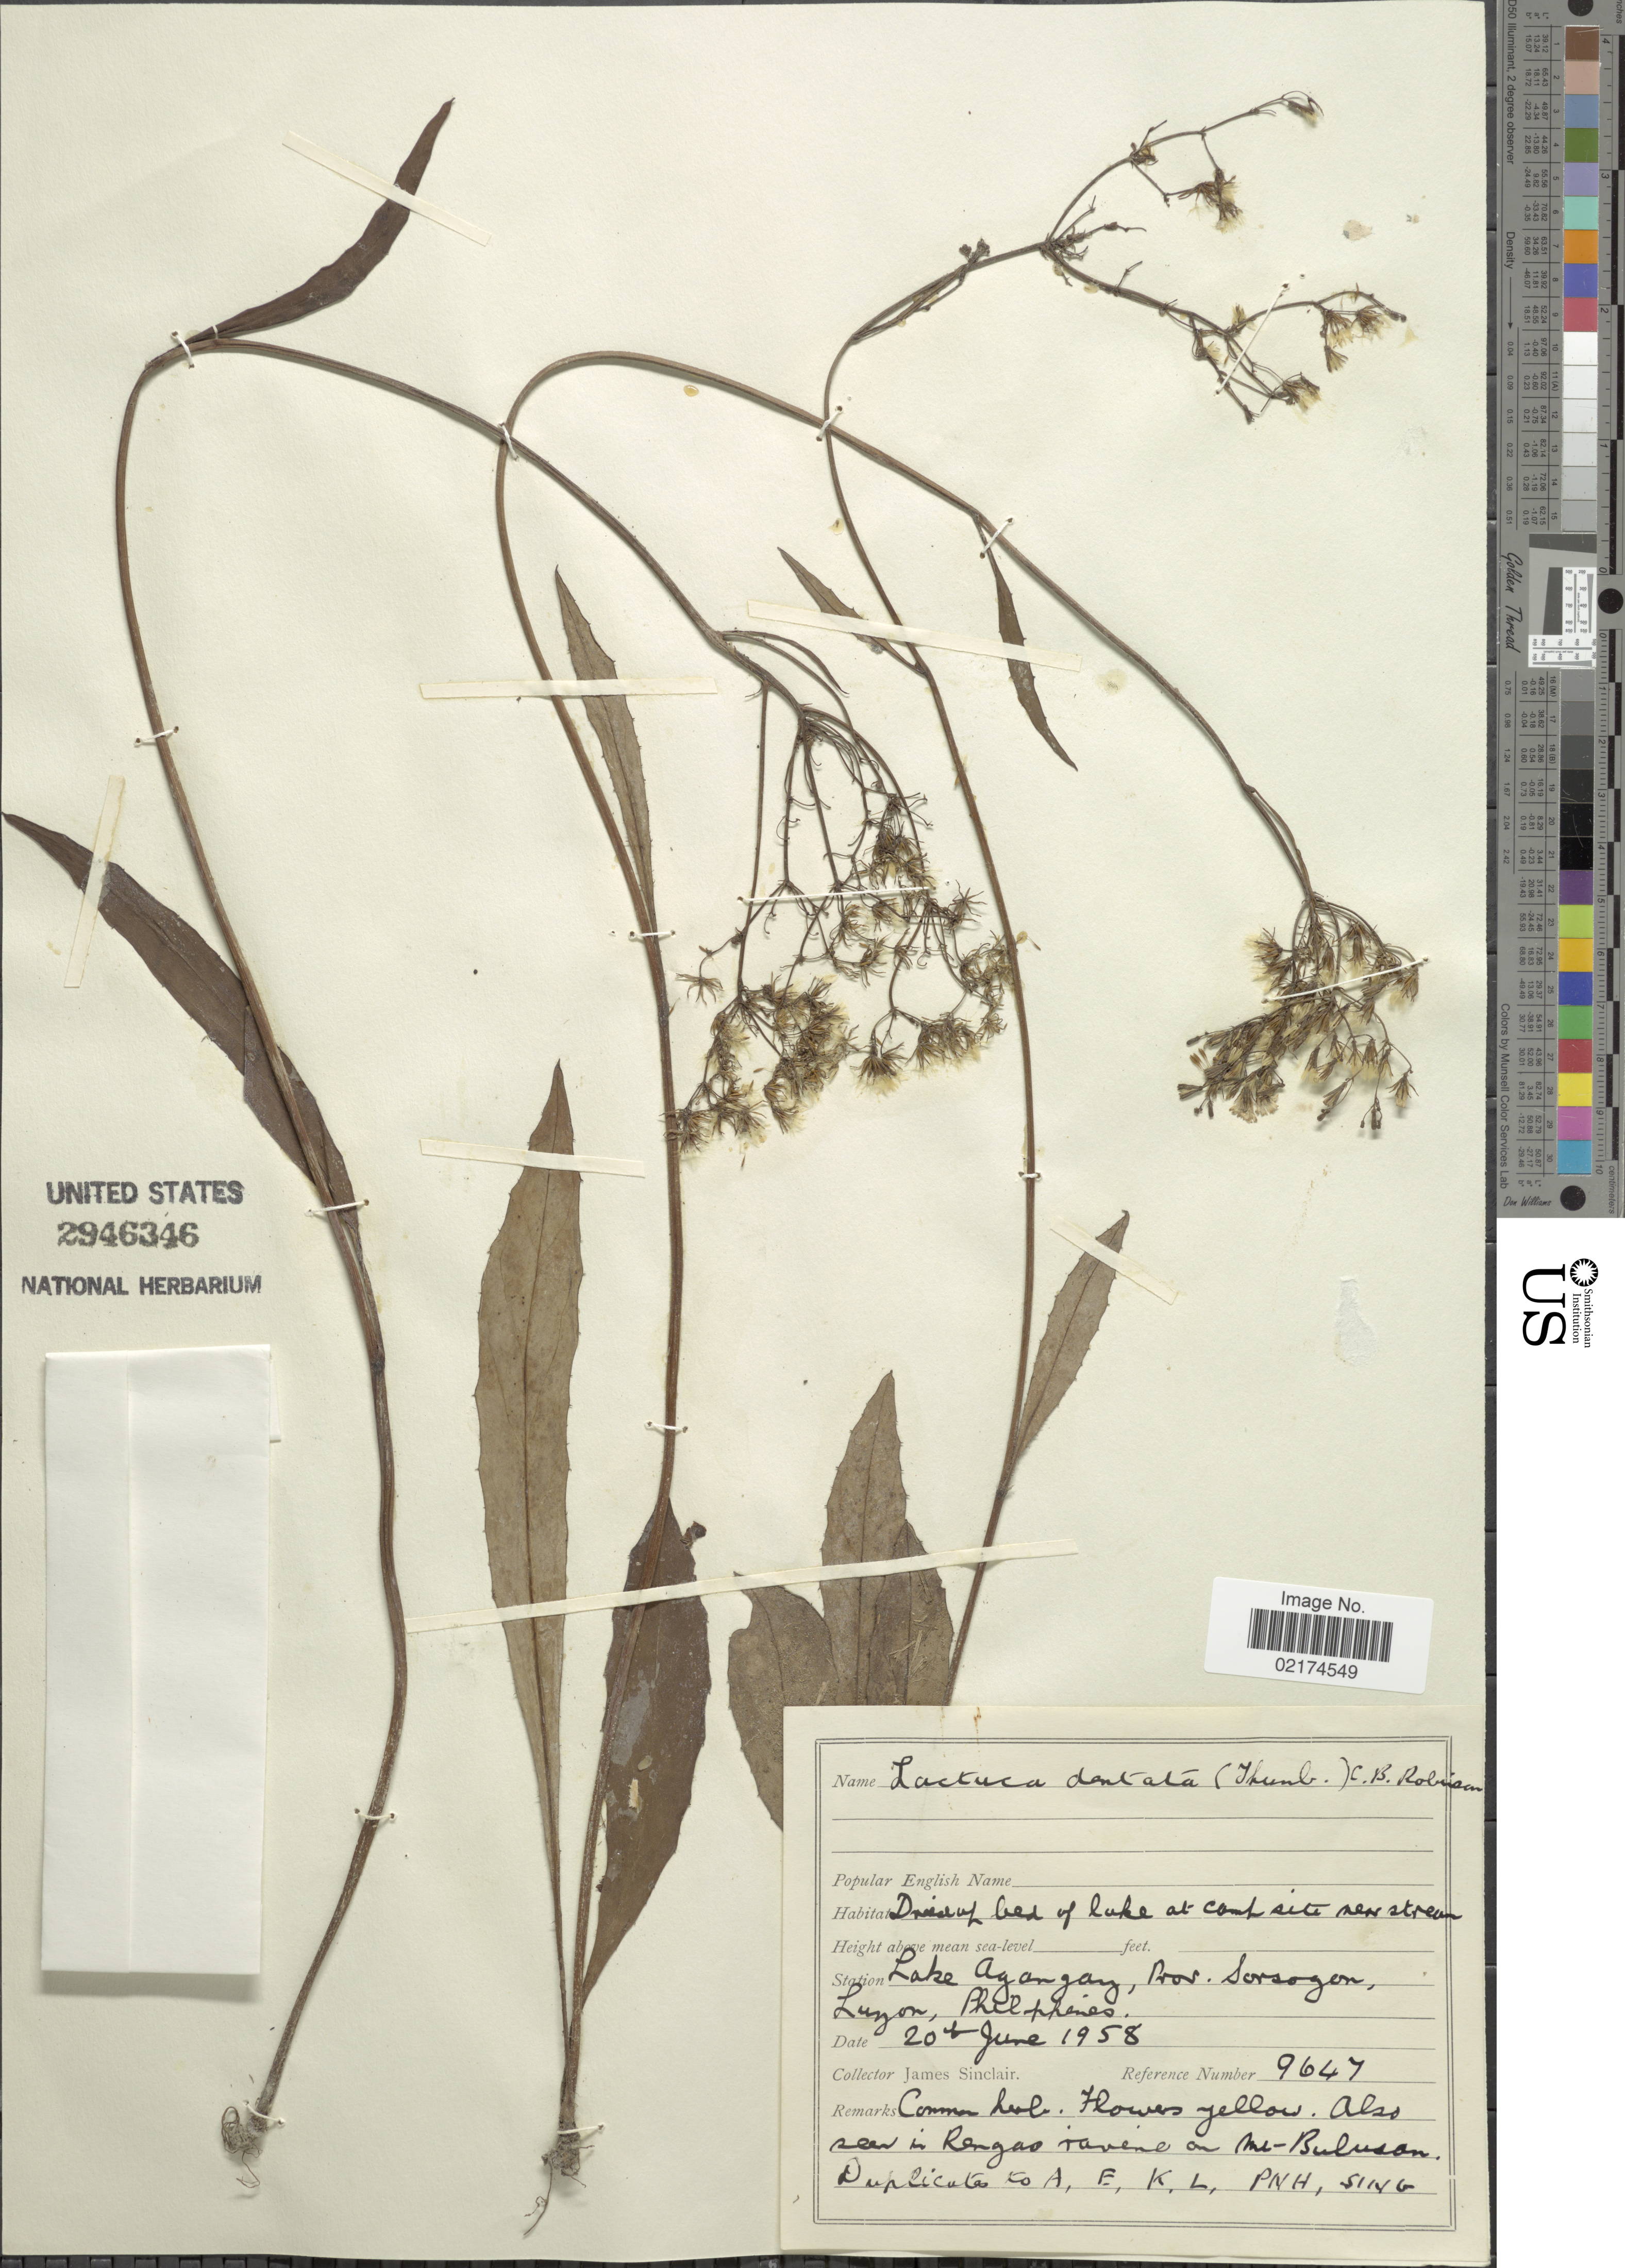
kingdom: Plantae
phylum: Tracheophyta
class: Magnoliopsida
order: Asterales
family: Asteraceae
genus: Ixeridium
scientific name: Ixeridium dentatum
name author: (Thunb.) Tzvelev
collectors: J. Sinclair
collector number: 9647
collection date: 1958-06-20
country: Philippines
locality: Lake Agangay , Prov. Sorsogon, Luzon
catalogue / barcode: US 2946346